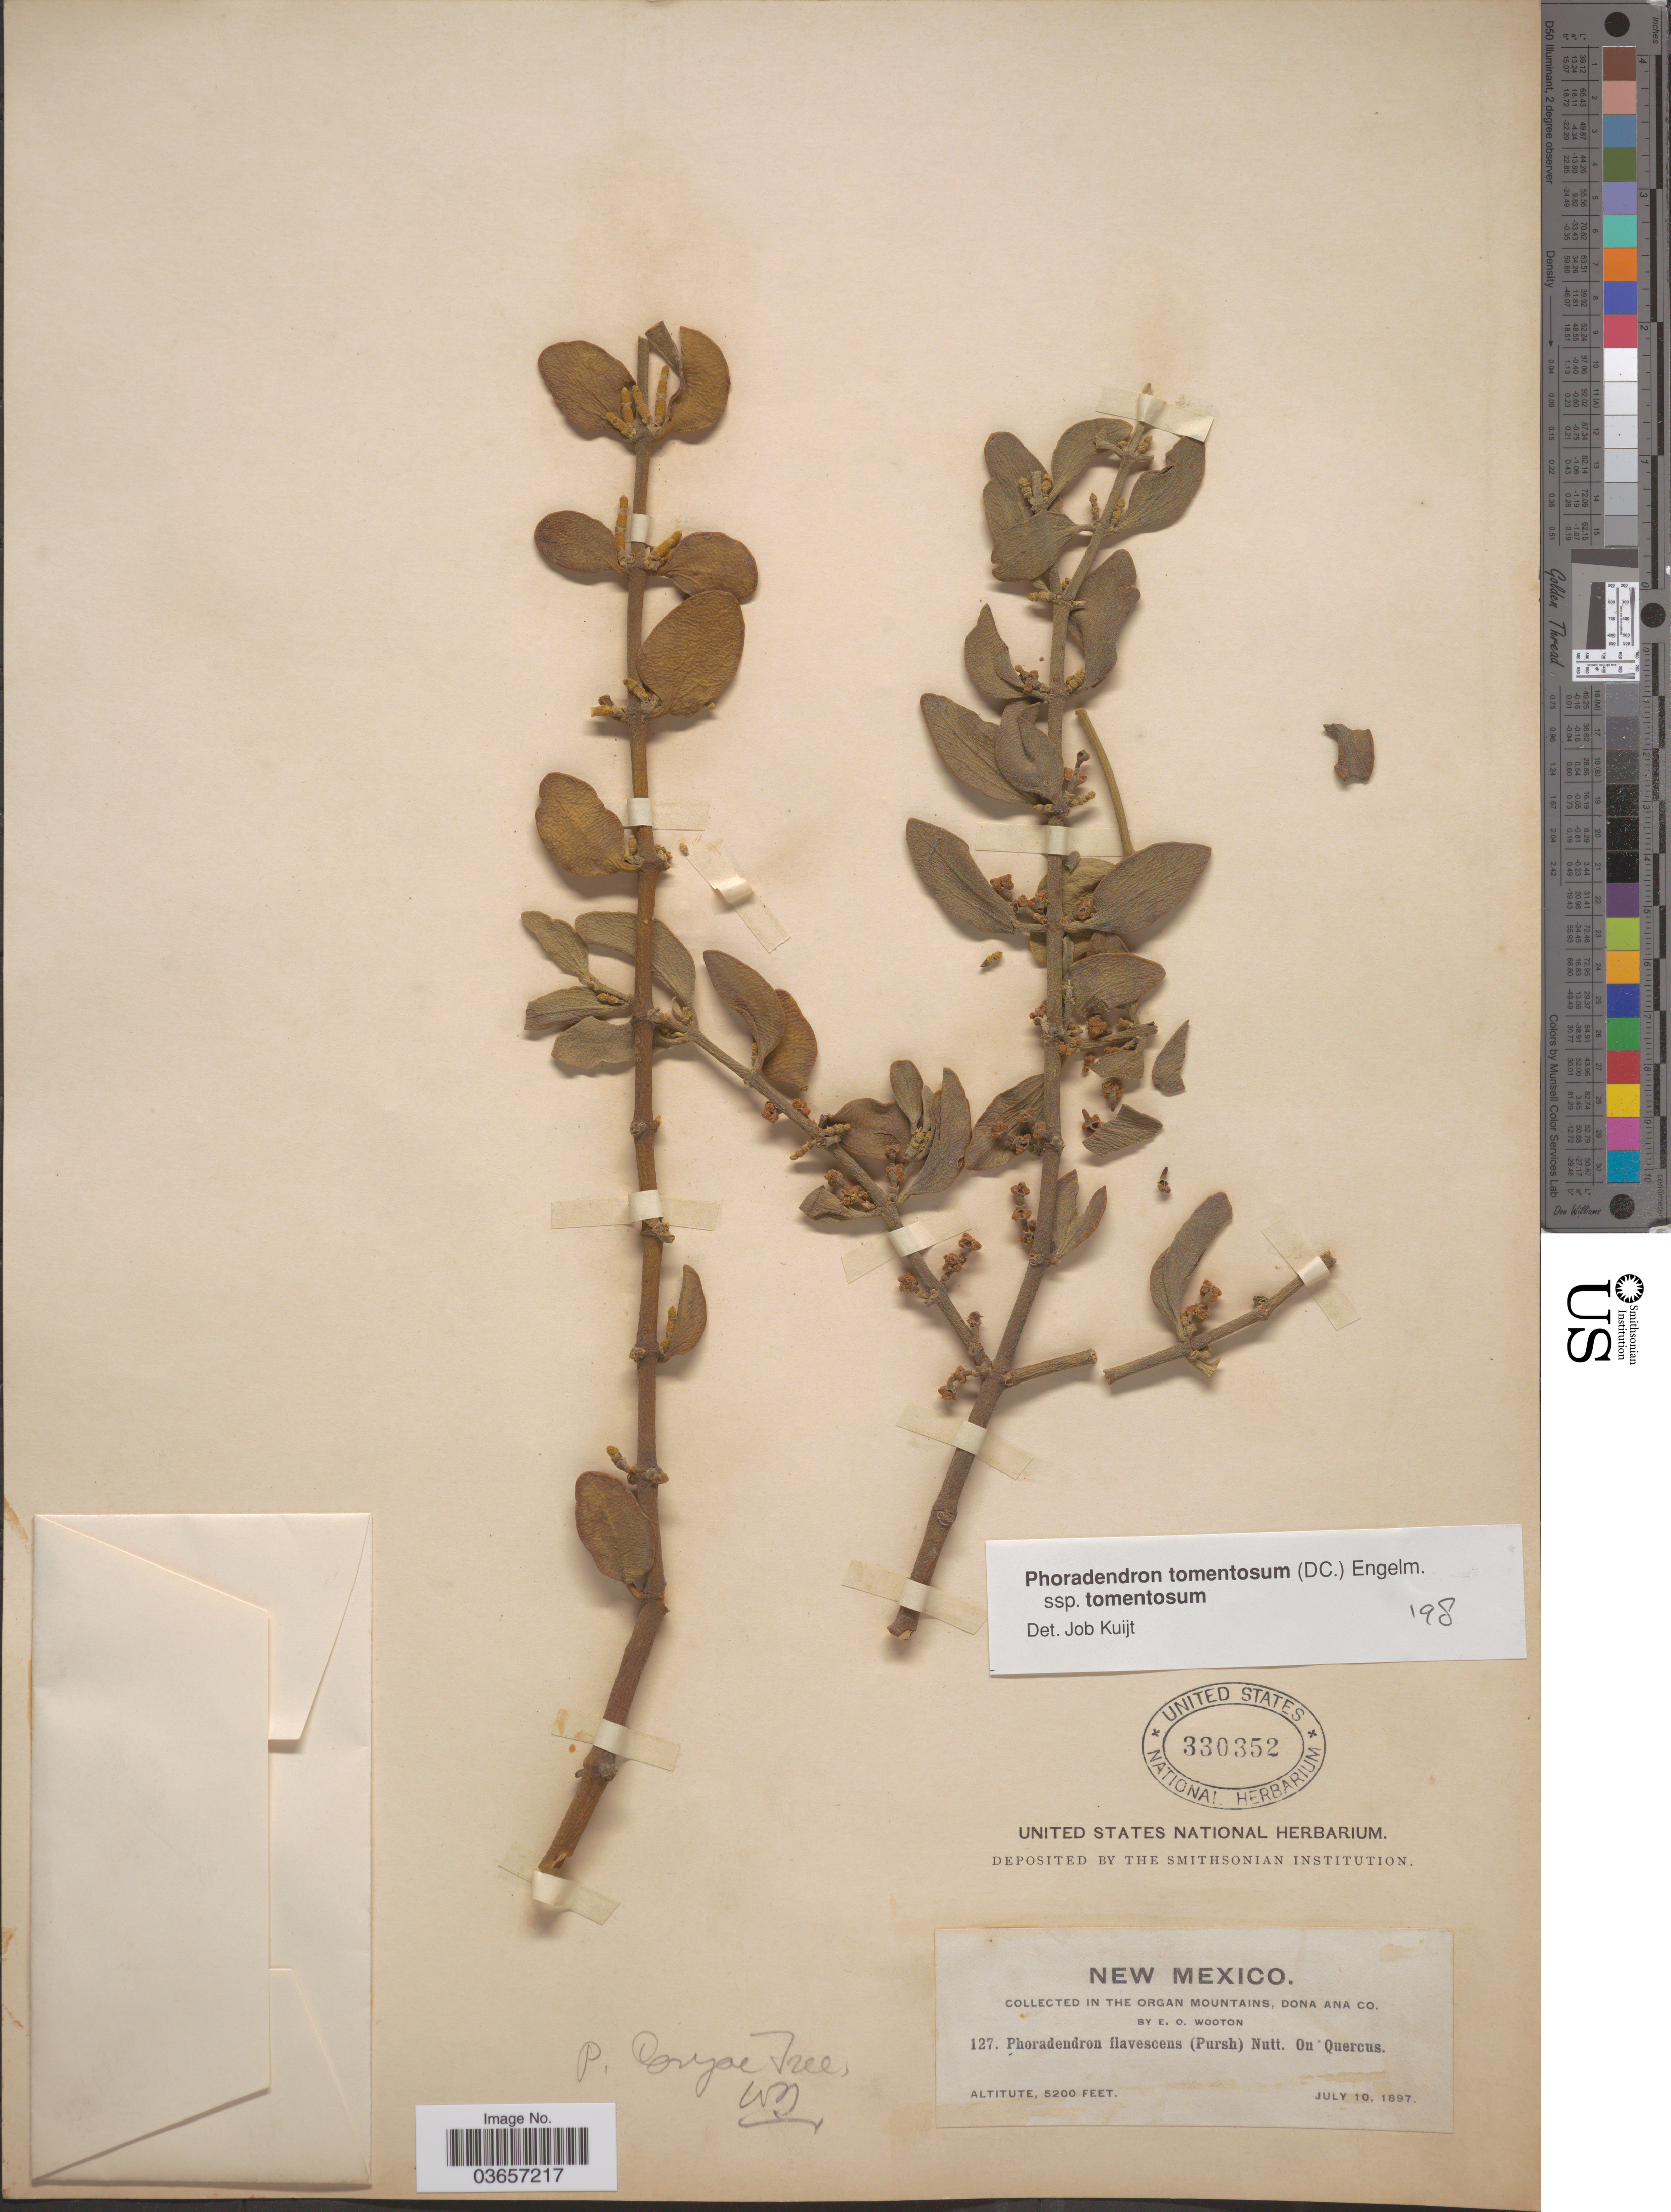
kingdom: Plantae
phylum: Tracheophyta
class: Magnoliopsida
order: Santalales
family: Viscaceae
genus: Phoradendron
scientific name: Phoradendron tomentosum subsp. tomentosum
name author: DC.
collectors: E. O. Wooton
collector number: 127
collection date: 1897-07-10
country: United States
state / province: New Mexico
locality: The Organ Mountains, Dona Ana Co.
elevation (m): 1585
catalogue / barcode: US 330352